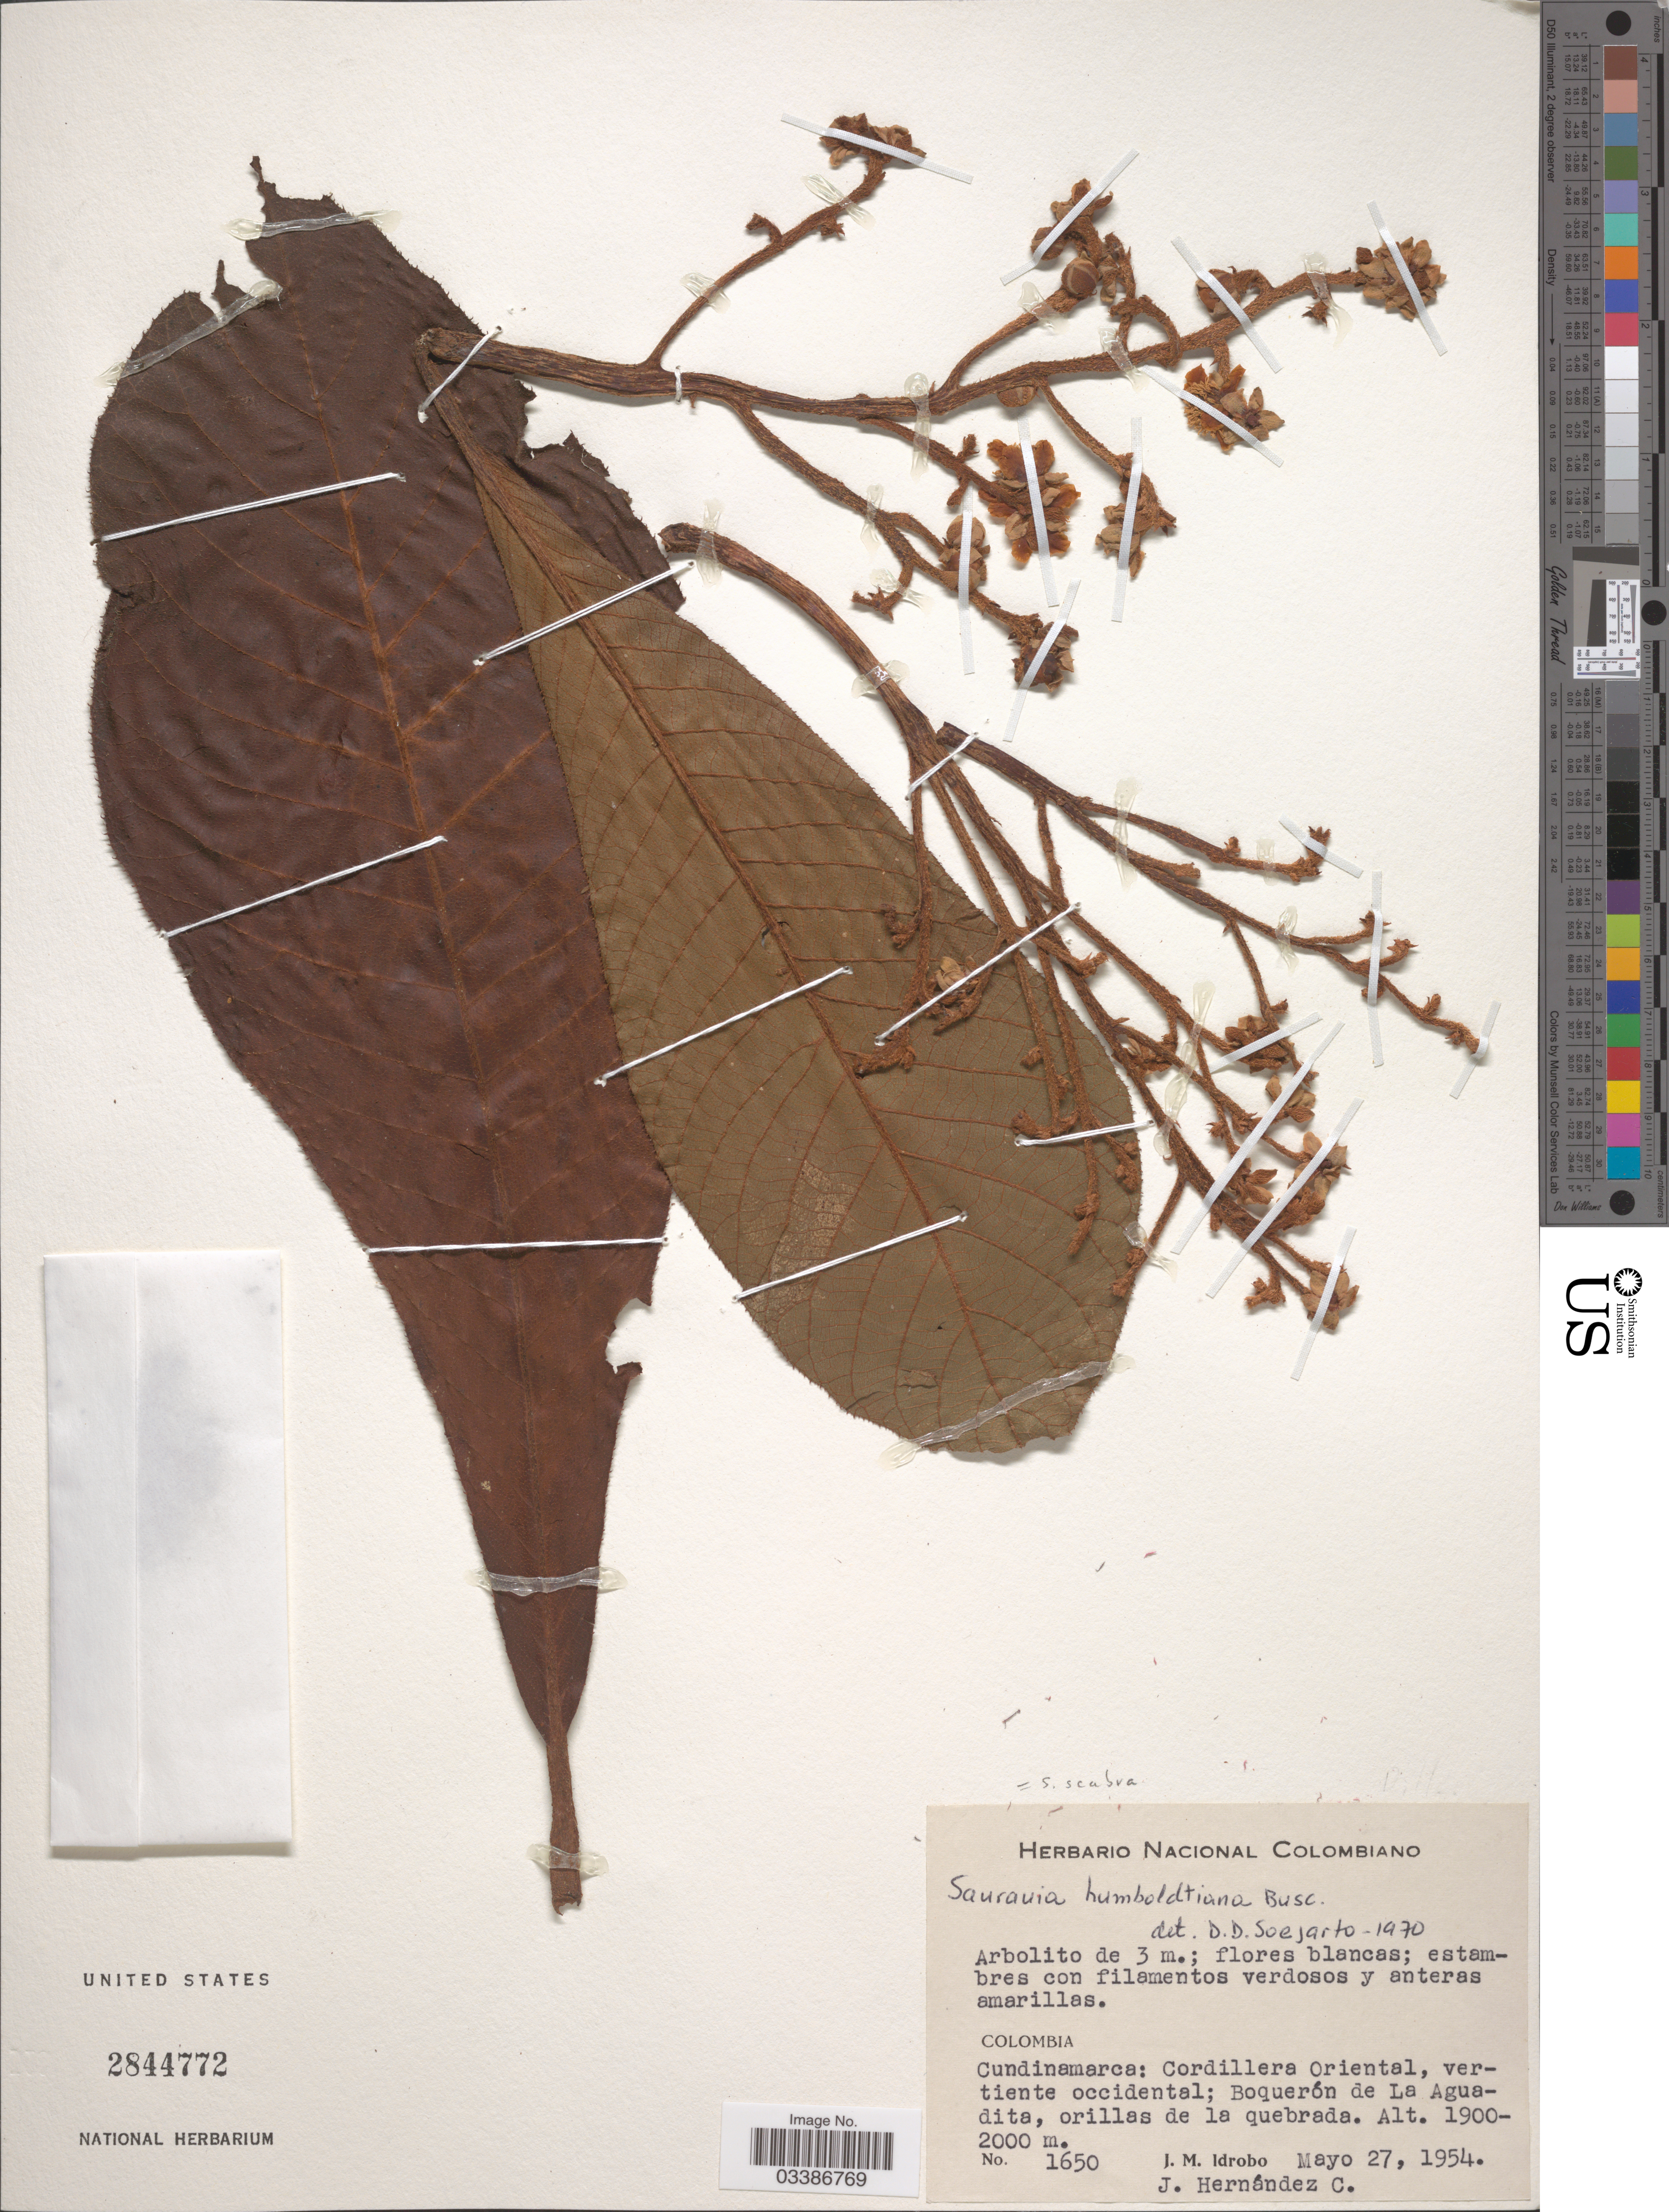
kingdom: Plantae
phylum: Tracheophyta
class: Magnoliopsida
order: Ericales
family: Actinidiaceae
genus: Saurauia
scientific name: Saurauia scabra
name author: (Kunth) D. Dietr.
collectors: J. M. Idrobo & J. Hernandez Camacho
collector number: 1650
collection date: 1954-05-27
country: Colombia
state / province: Cundinamarca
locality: Cordillera Oriental, vertiente occidental; Boquerón de La Aguadita, orillas de la quebrada.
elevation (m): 1900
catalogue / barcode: US 2844772